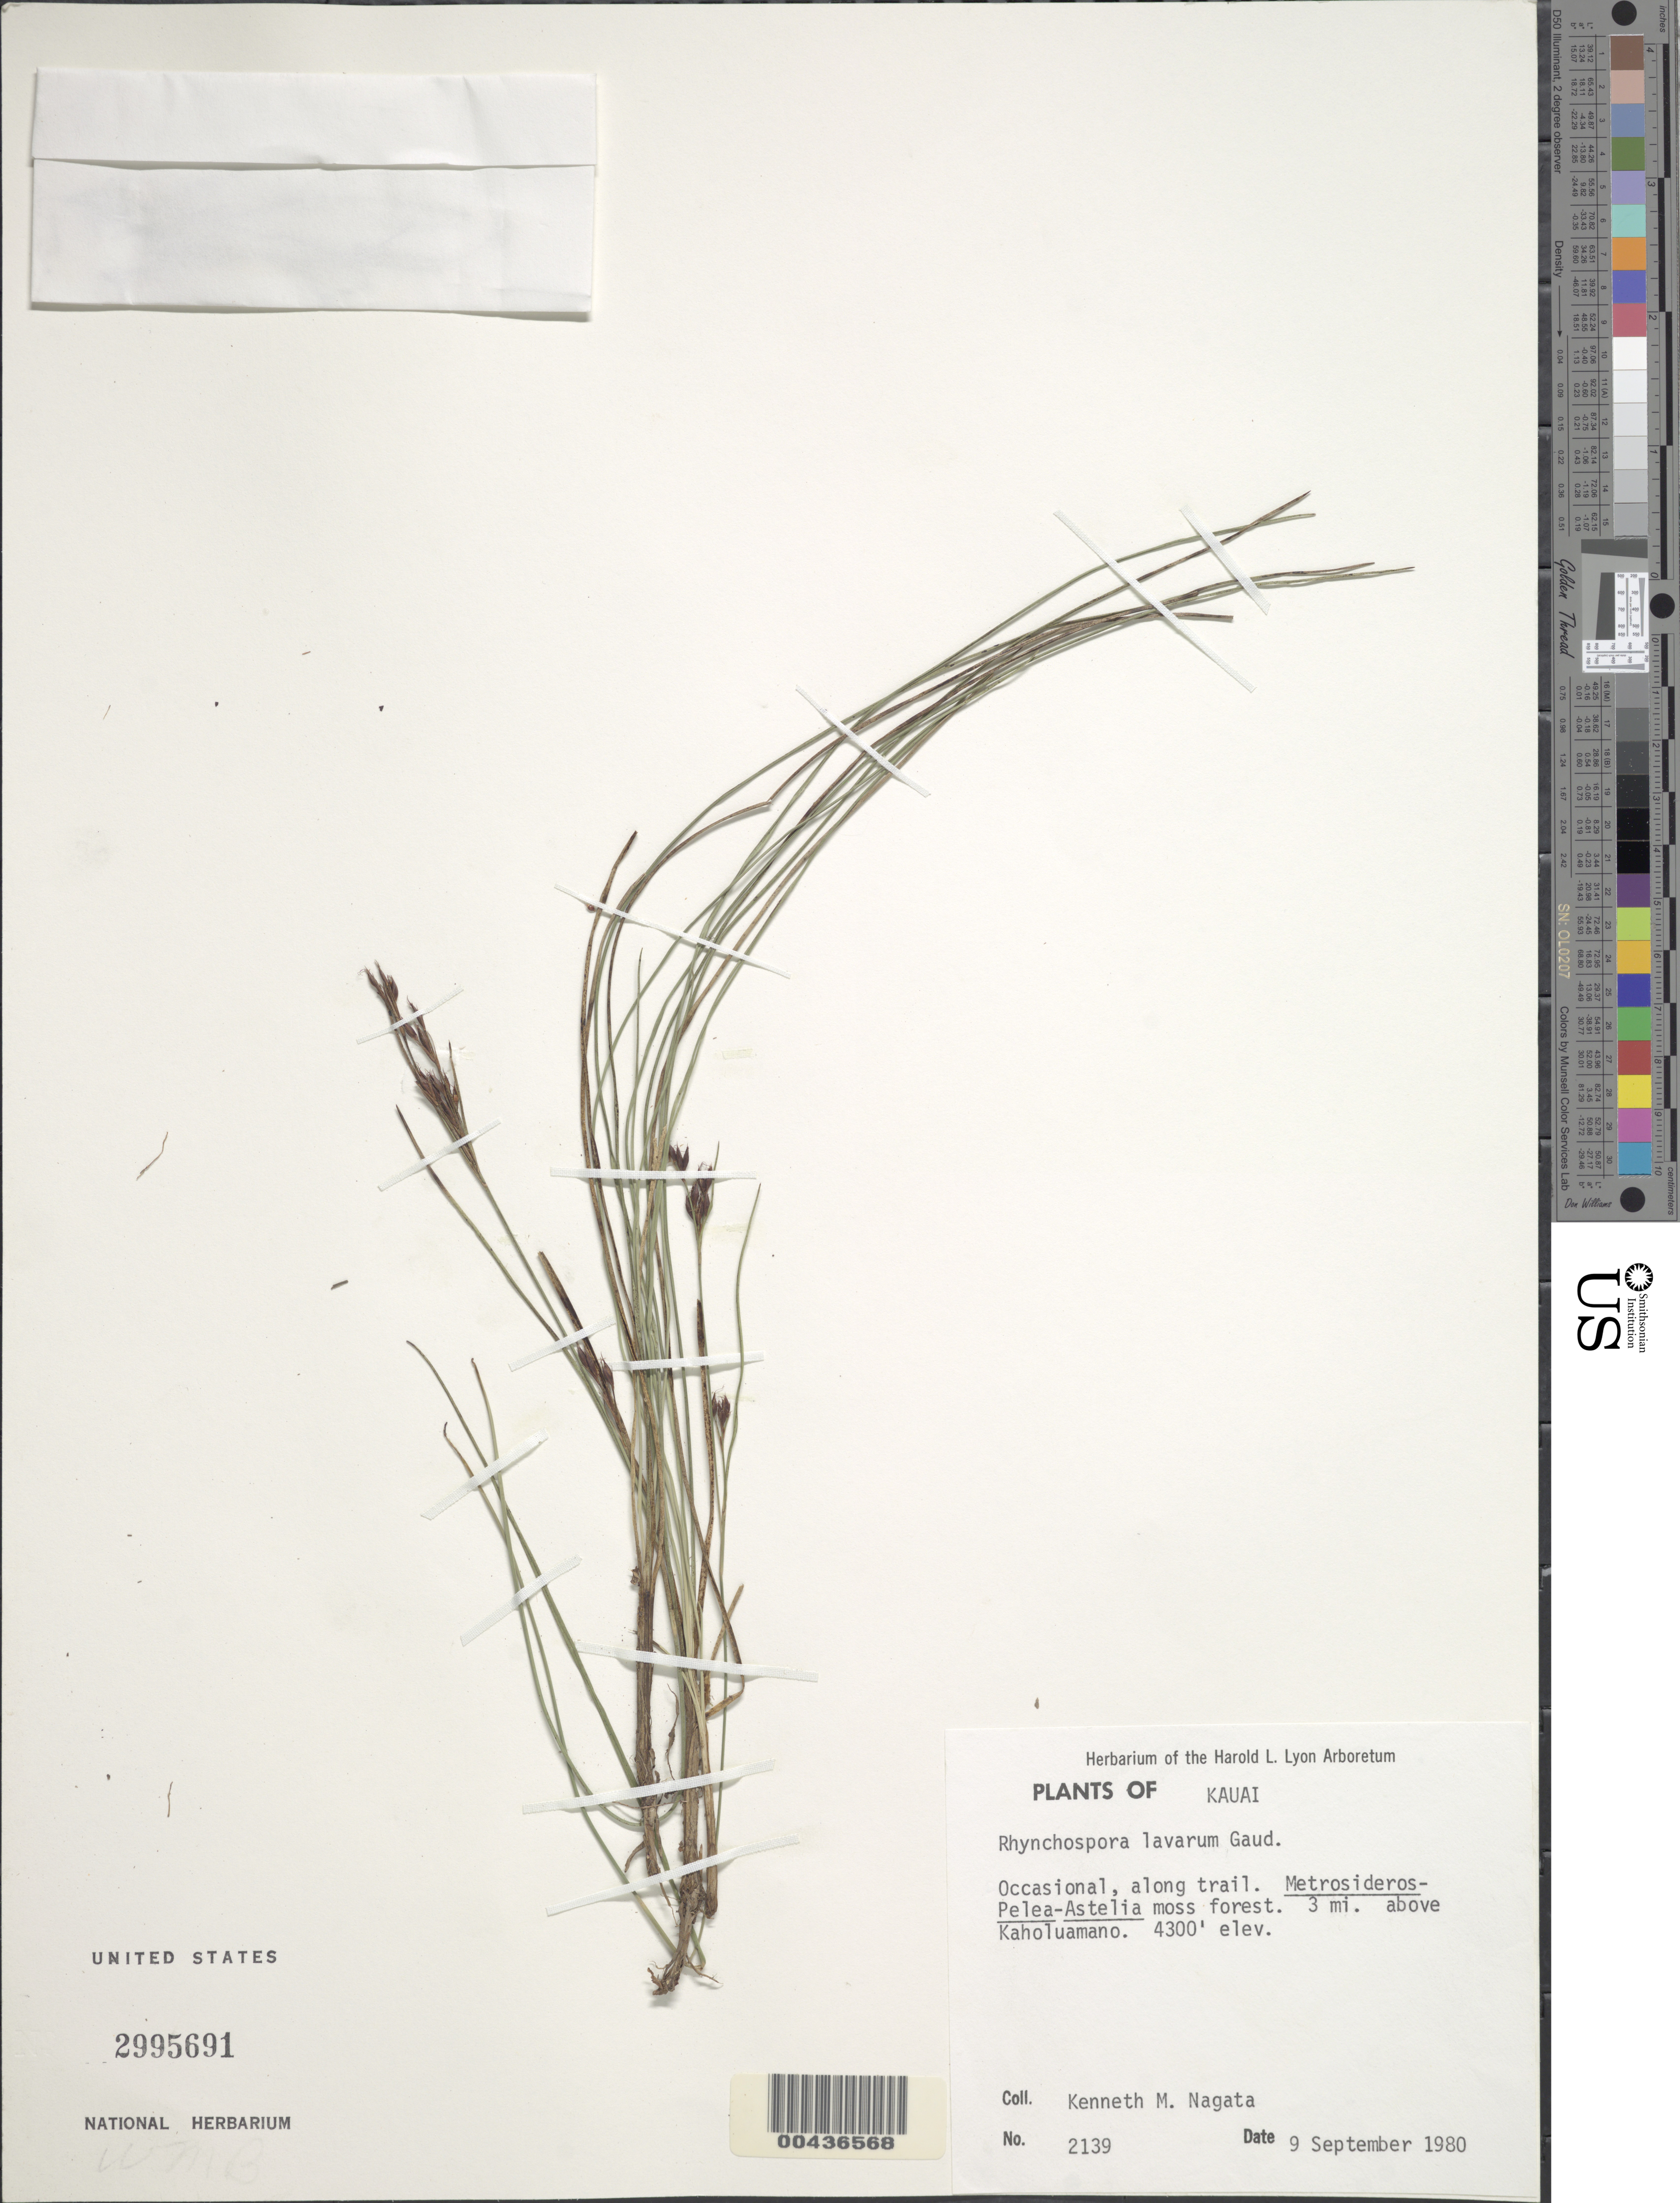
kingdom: Plantae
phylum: Tracheophyta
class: Liliopsida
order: Poales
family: Cyperaceae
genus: Rhynchospora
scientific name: Rhynchospora rugosa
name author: (Vahl) Gale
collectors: K. Nagata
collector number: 2139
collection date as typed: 9 Sep 1980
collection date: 1980-09-09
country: United States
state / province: Hawaii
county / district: Kauai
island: Kaua'i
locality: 3 mi above Kaholuamano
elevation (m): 1311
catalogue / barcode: US 2995691